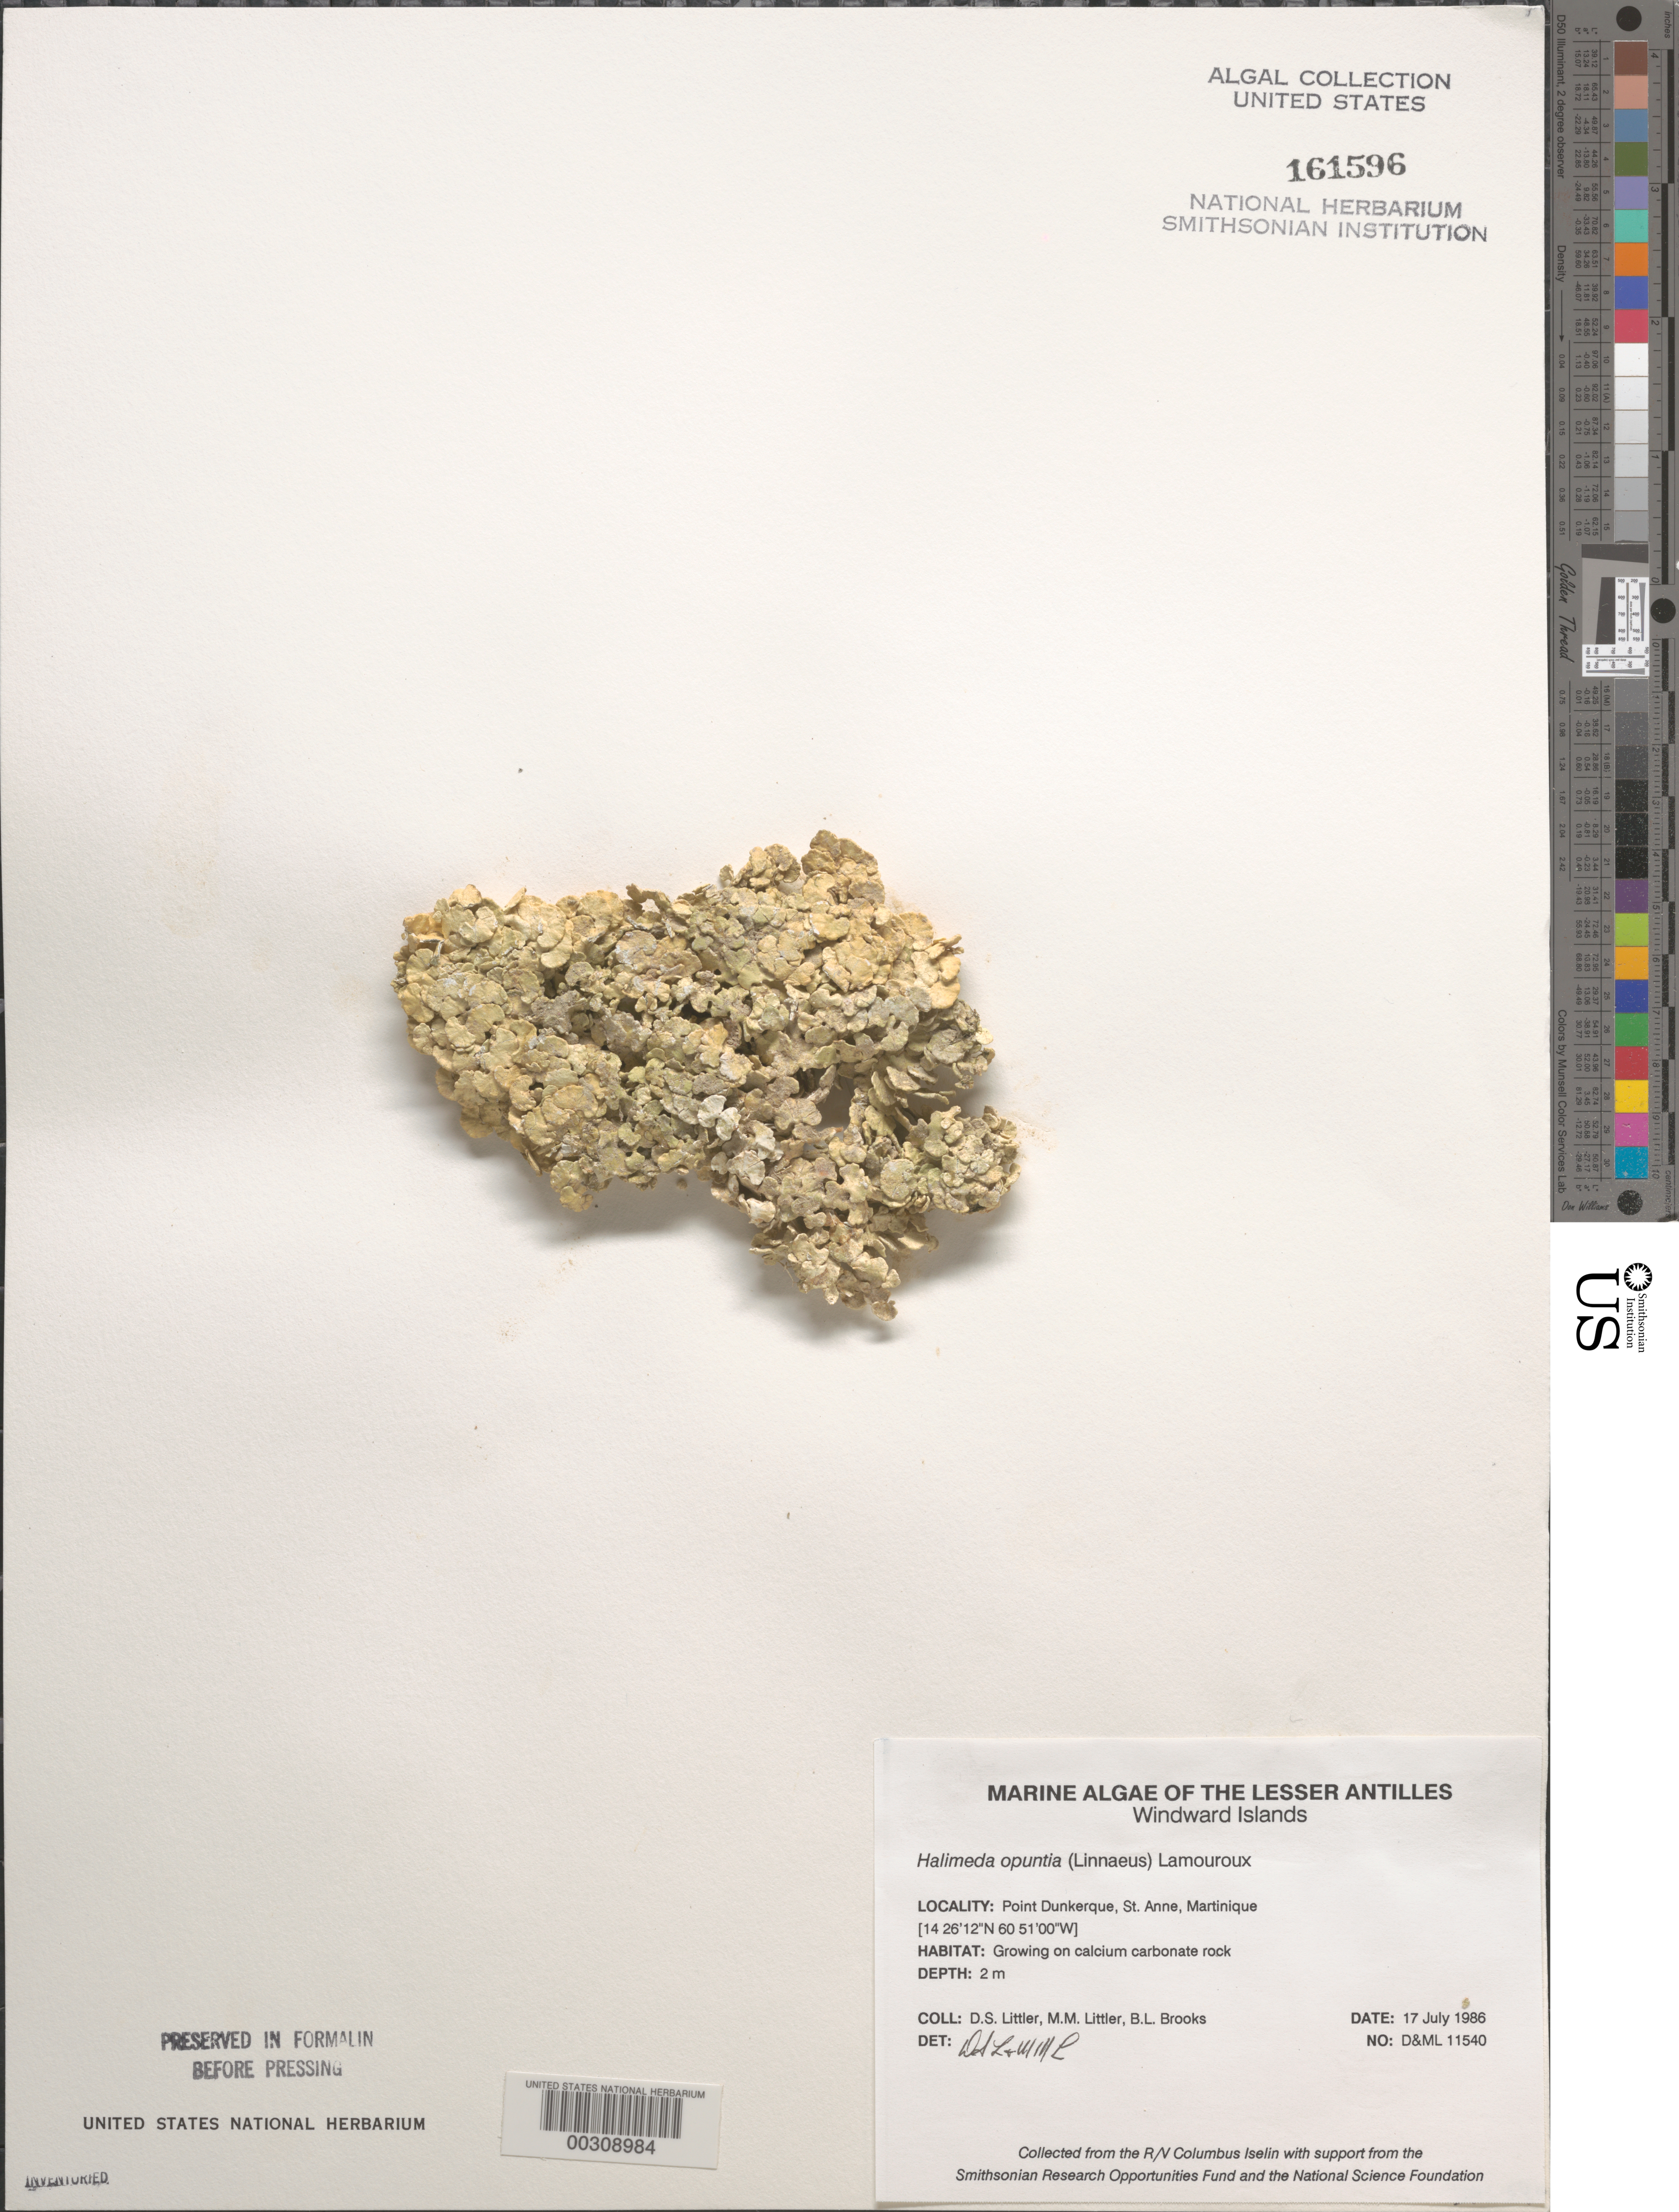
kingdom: Plantae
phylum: Chlorophyta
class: Ulvophyceae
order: Bryopsidales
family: Halimedaceae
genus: Halimeda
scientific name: Halimeda opuntia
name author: (L.) J.V.Lamouroux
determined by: Littler, D. S.; Littler, M. M.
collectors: D. S. Littler, M. M. Littler & B. Brooks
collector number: D&ML 11540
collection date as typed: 17 Jul 1986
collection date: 1986-07-17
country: Martinique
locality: Pointe Dunkerque, St. Anne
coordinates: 14 26' 12" N, 60 51' 00" W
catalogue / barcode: US 161596